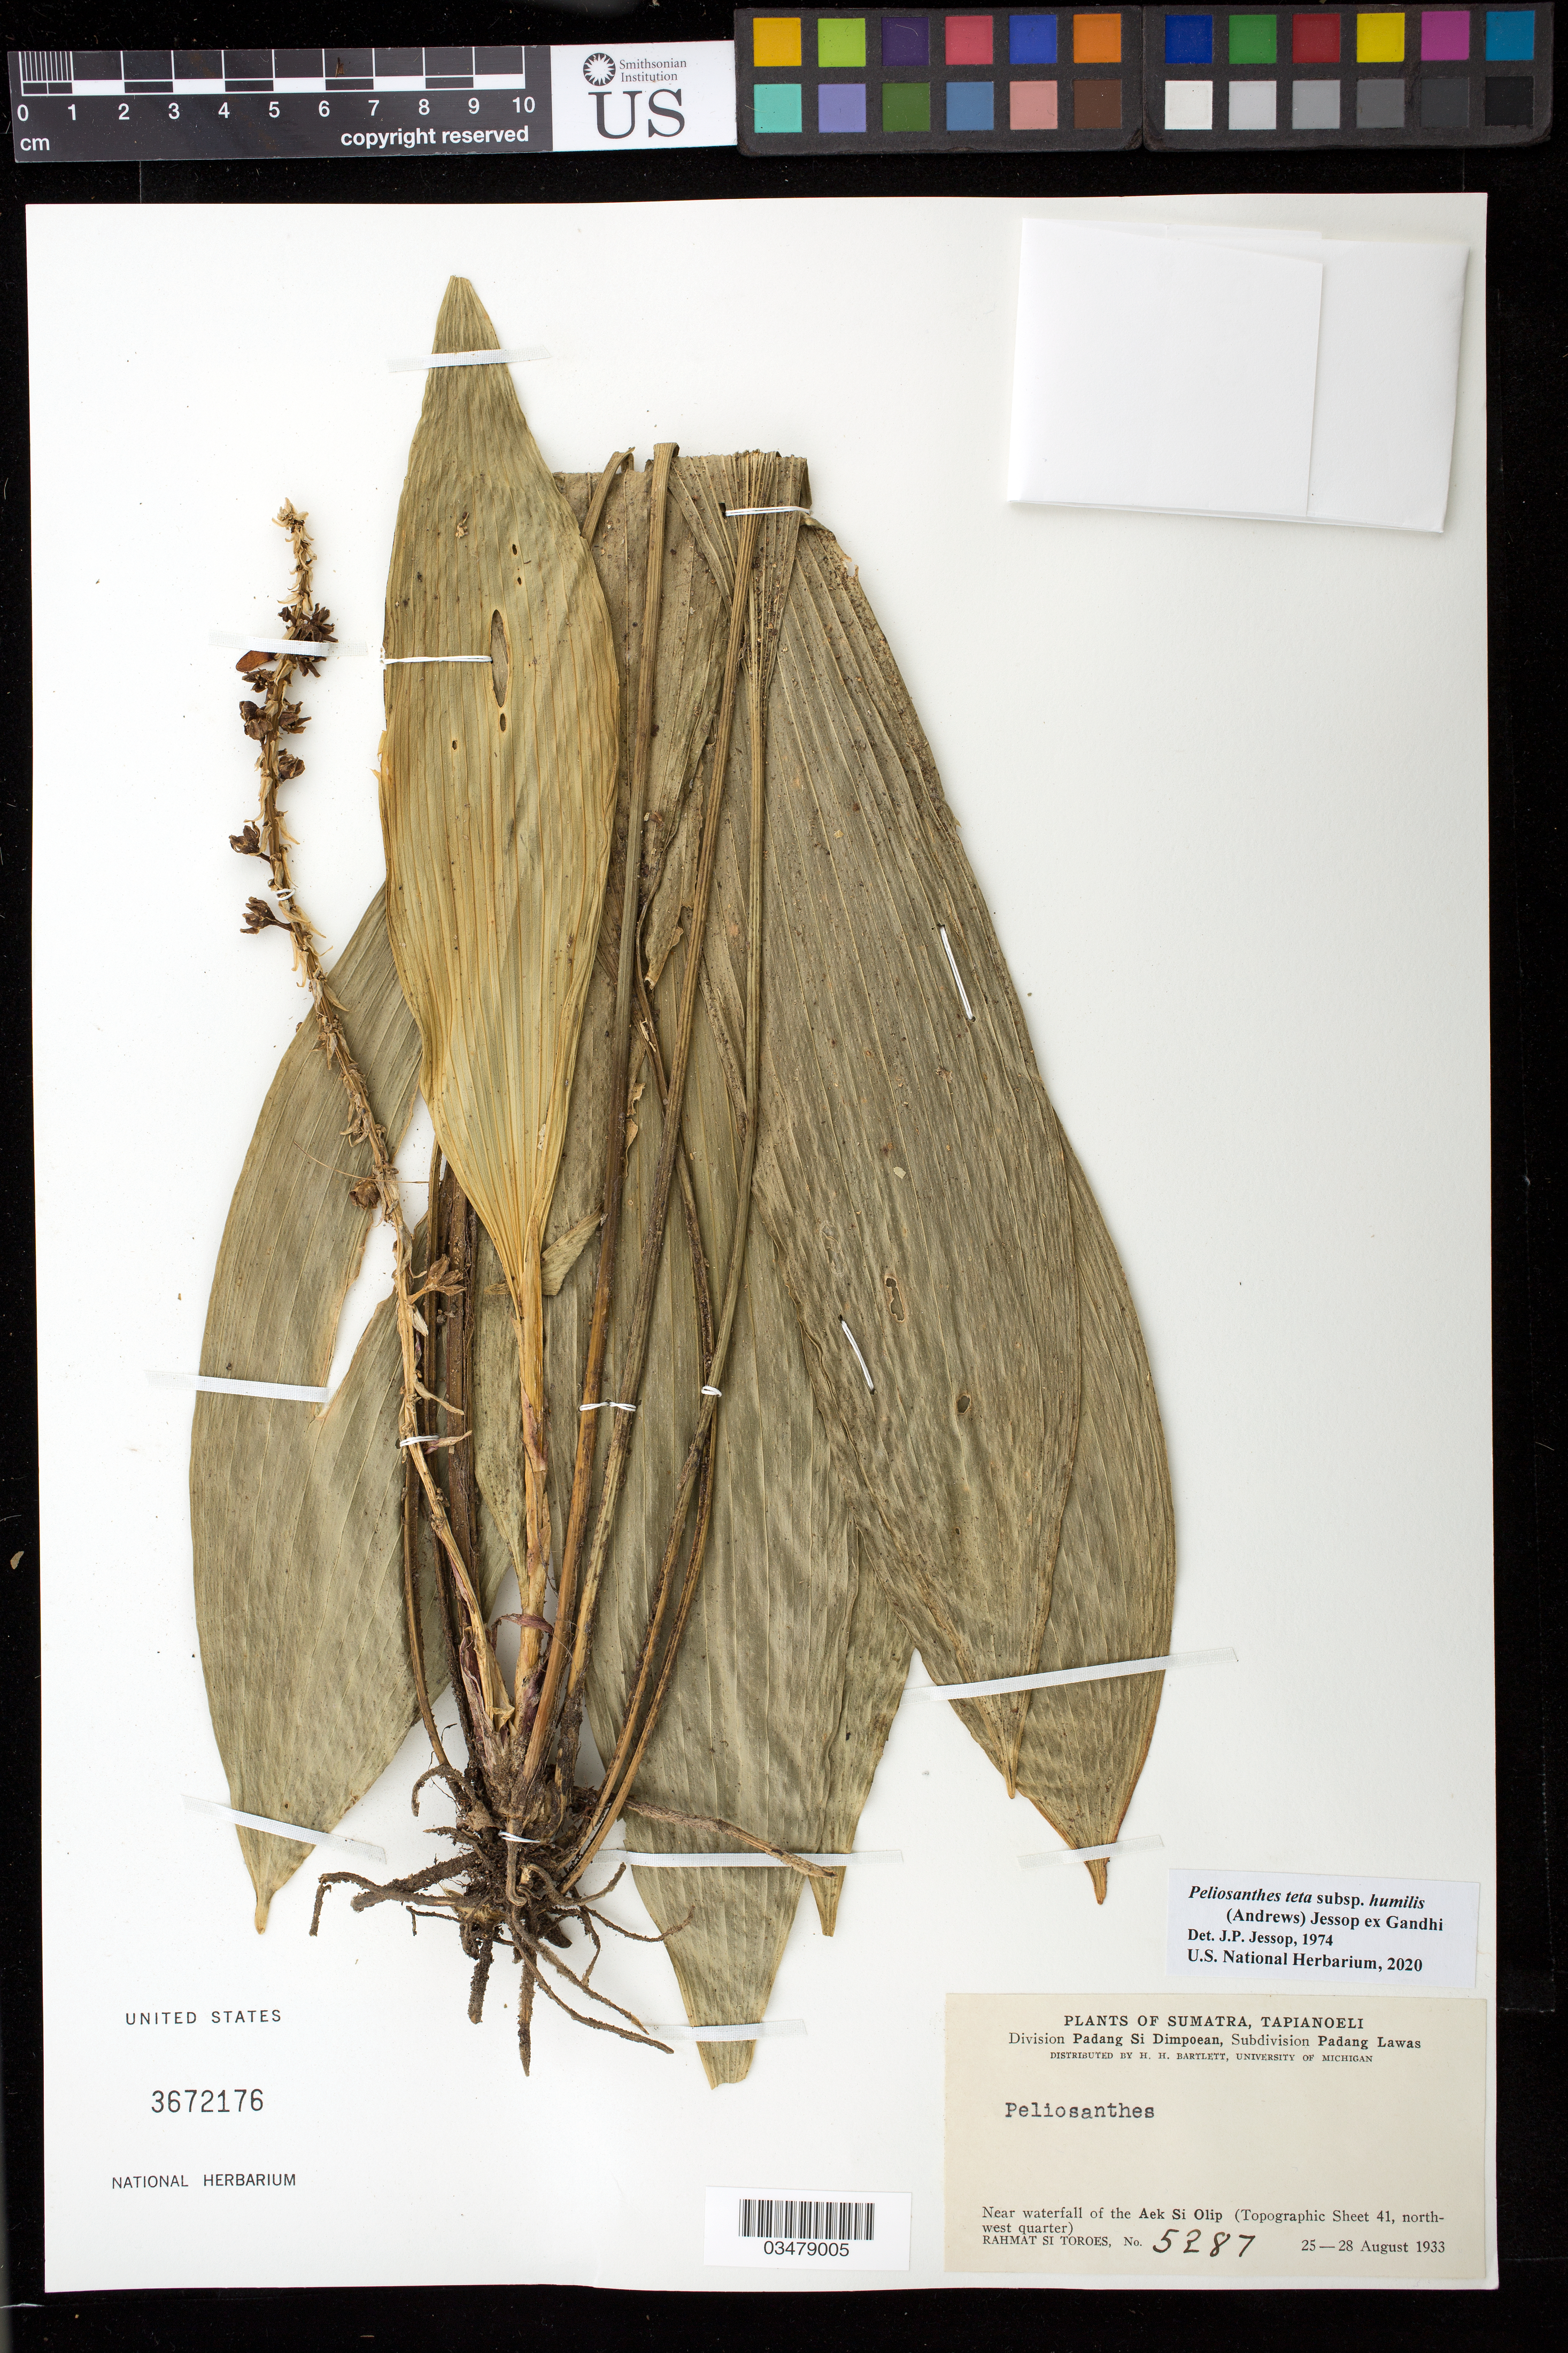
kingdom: Plantae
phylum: Tracheophyta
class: Liliopsida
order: Asparagales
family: Asparagaceae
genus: Peliosanthes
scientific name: Peliosanthes teta subsp. humilis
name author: (Andrews) Jessop ex Gandhi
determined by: Jessop, J. P.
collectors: Rahmat Si Boeea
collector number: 5287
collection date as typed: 25-28 Aug 1933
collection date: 1933-08-25/1933-08-28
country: Indonesia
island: Sumatra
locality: Tapianoeli, division padang si dimpoean, subdivision Padang Lawas, near waterfall of the Aek Si Olip (topo sheet 41)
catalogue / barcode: US 3672176